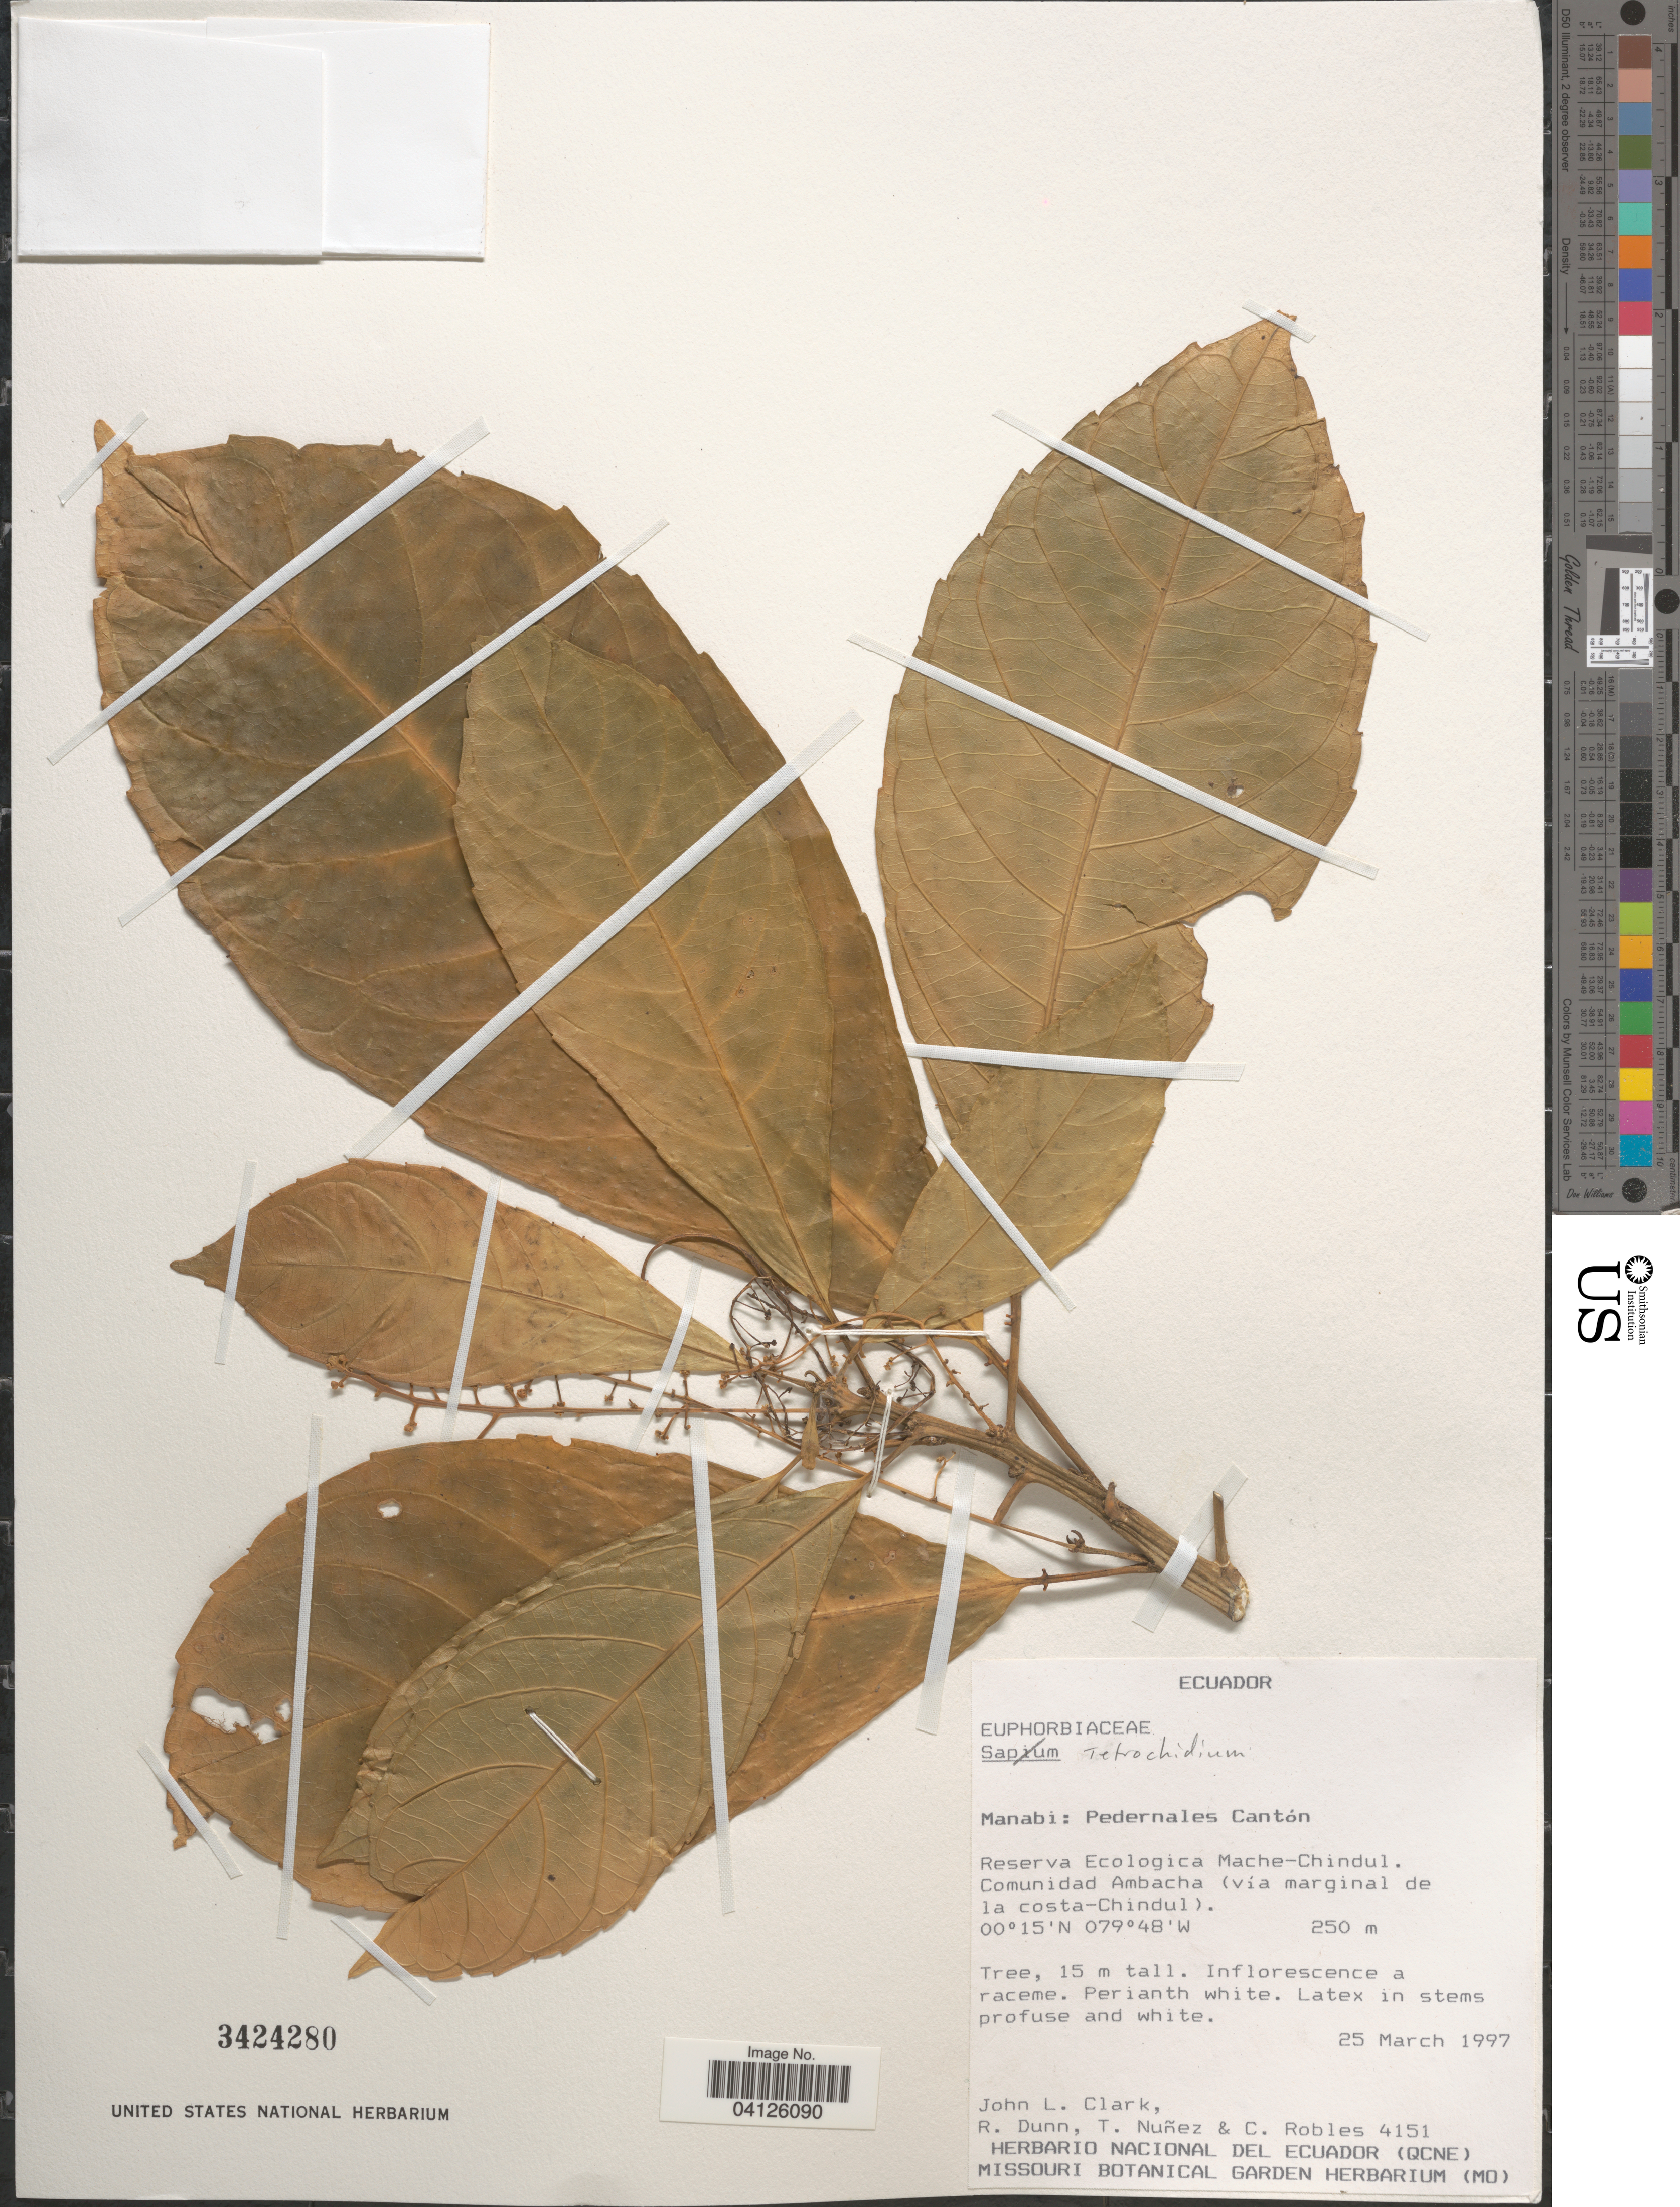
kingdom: Plantae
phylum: Tracheophyta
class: Magnoliopsida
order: Malpighiales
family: Euphorbiaceae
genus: Tetrorchidium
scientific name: Tetrorchidium sp.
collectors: J. L. Clark, R. Dunn, T. Núñez & C. Robles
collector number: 4151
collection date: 1997-03-25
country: Ecuador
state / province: Manabí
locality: Pedernales Cantón. Reserva Ecologica Mache-Chindul. Comunidad Ambacha (vía marginal de la costa-Chindul).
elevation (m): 250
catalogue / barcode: US 3424280